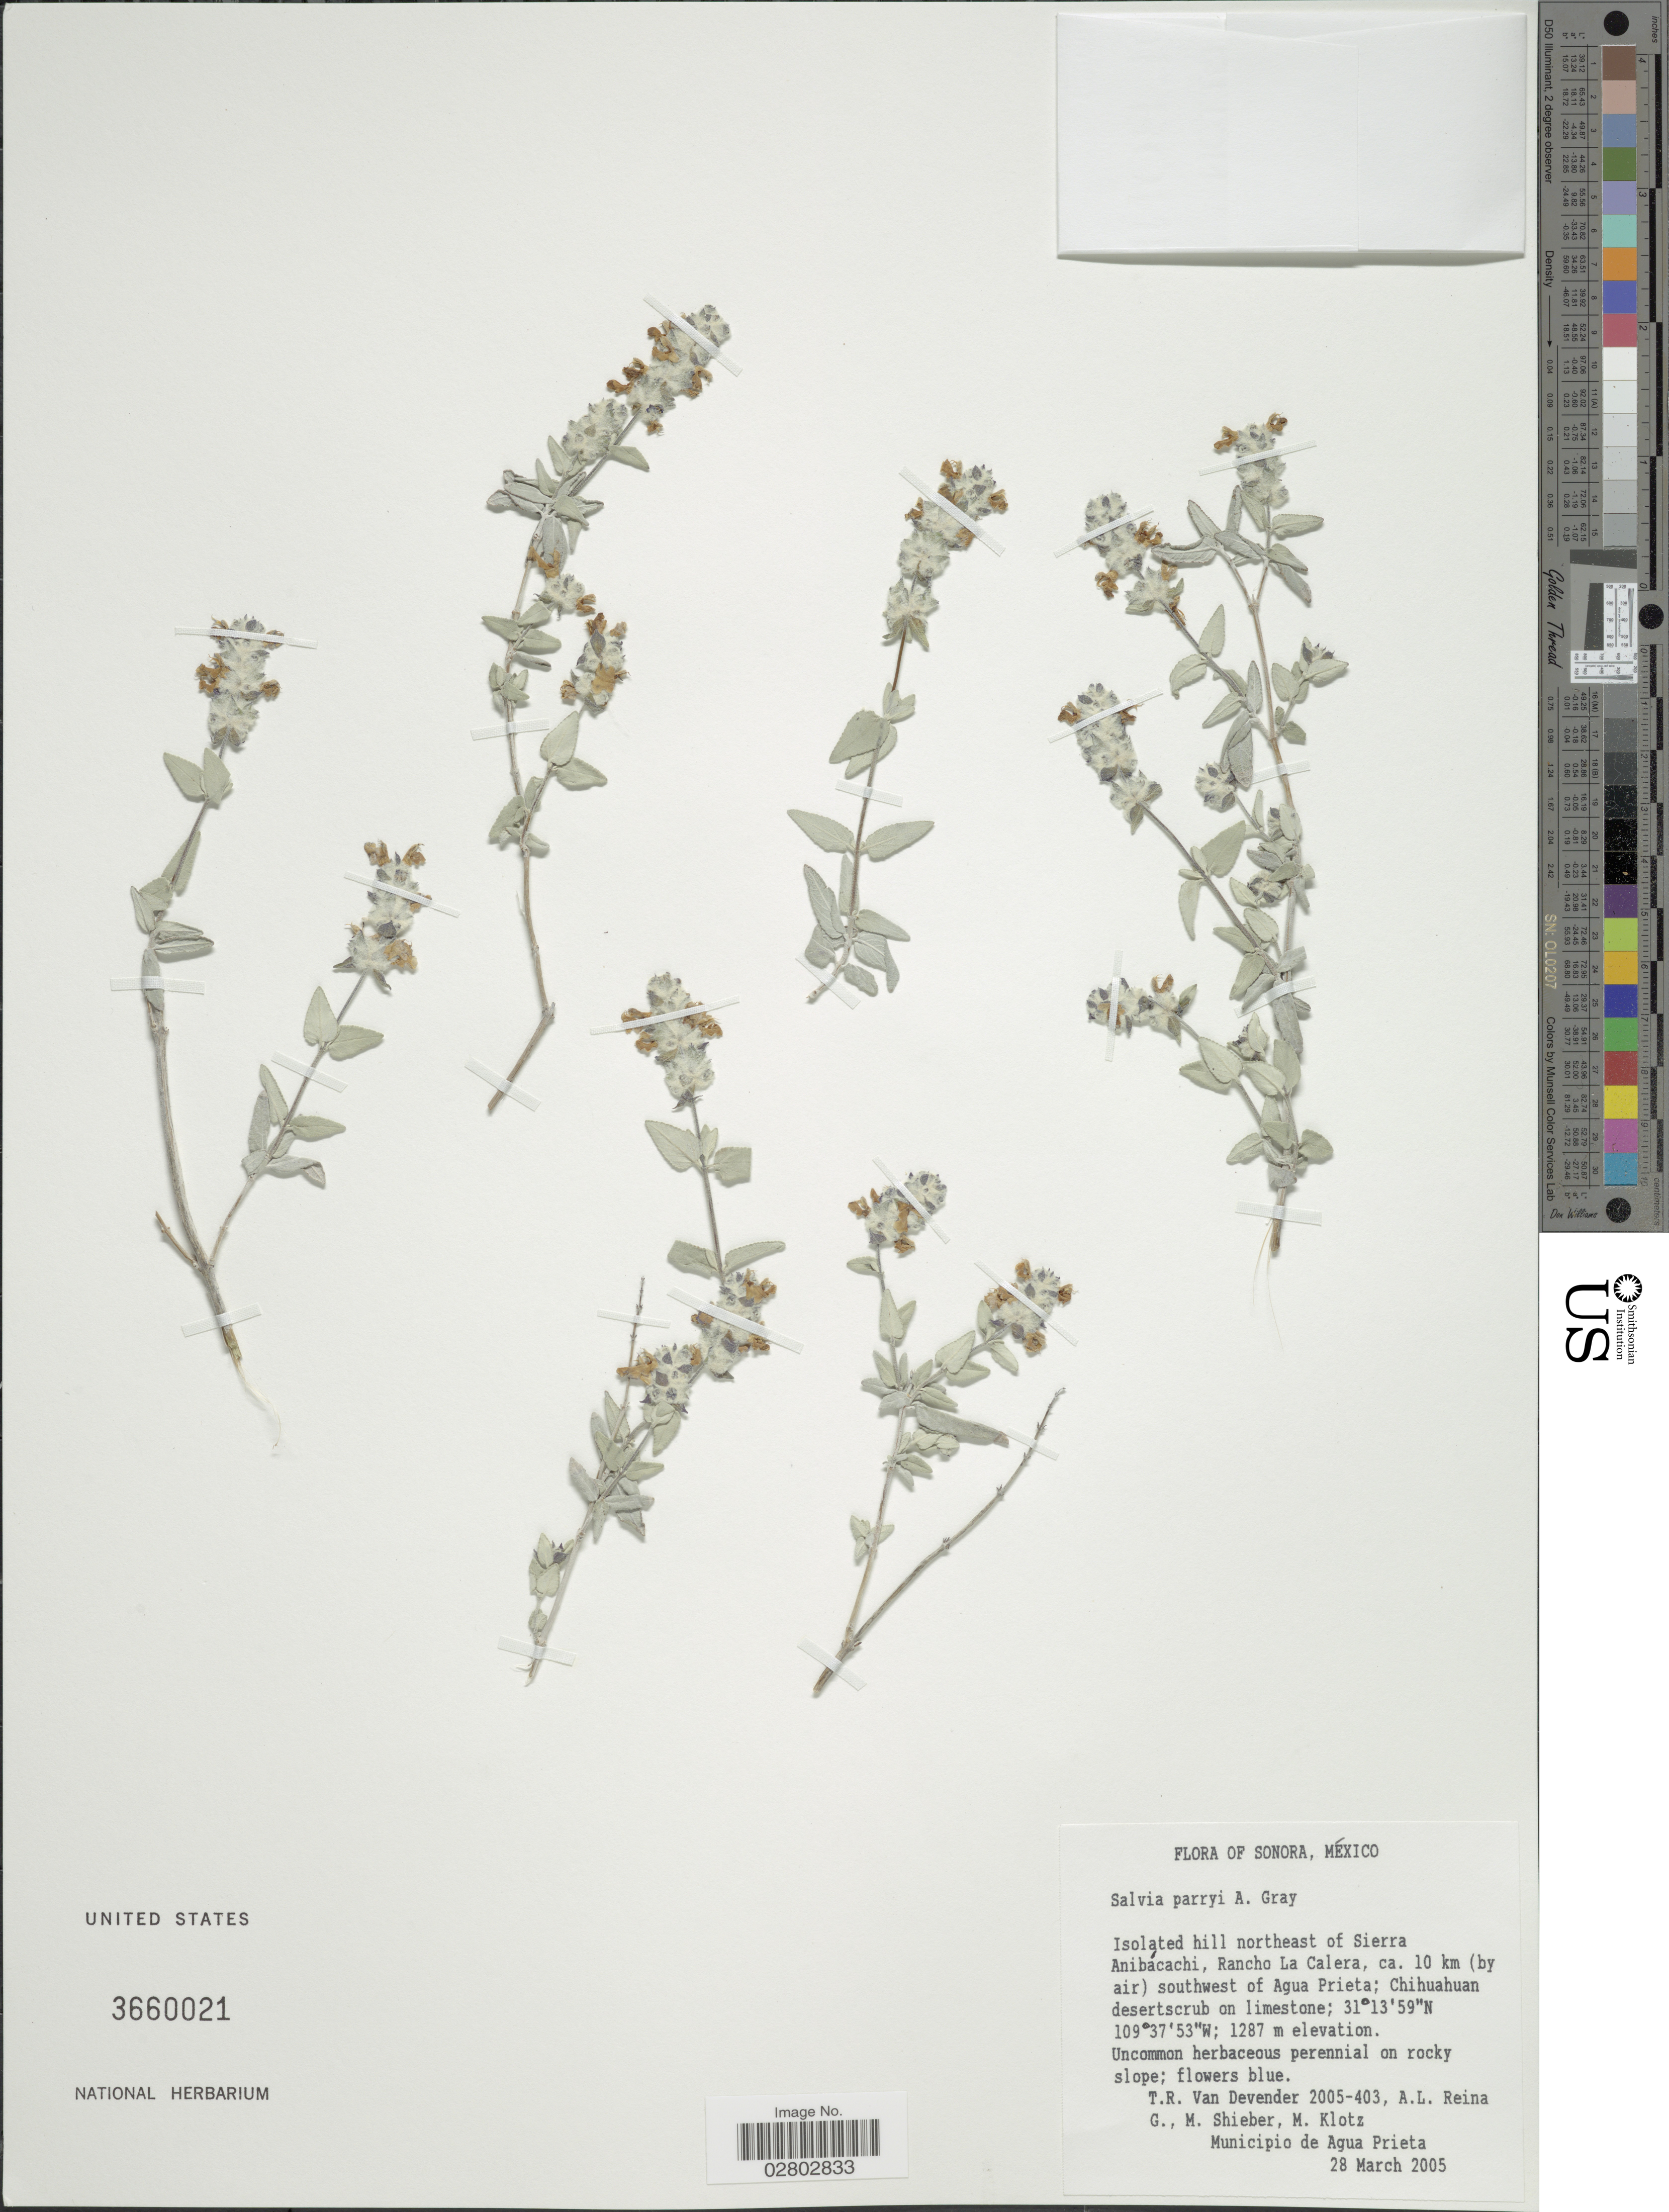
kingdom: Plantae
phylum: Tracheophyta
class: Magnoliopsida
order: Lamiales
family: Lamiaceae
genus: Salvia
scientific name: Salvia parryi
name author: A. Gray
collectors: T. R. Van Devender, A. L. Reina G., M. Shieber & M. Klotz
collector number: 2005-403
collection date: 2005-03-28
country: Mexico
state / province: Sonora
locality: Isolated hill northeast of Sierra Anibácachi, Rancho La Calera, ca. 10 km (by air) southwest of Agua Prieta; Chihuahuan.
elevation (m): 1287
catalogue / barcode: US 3660021